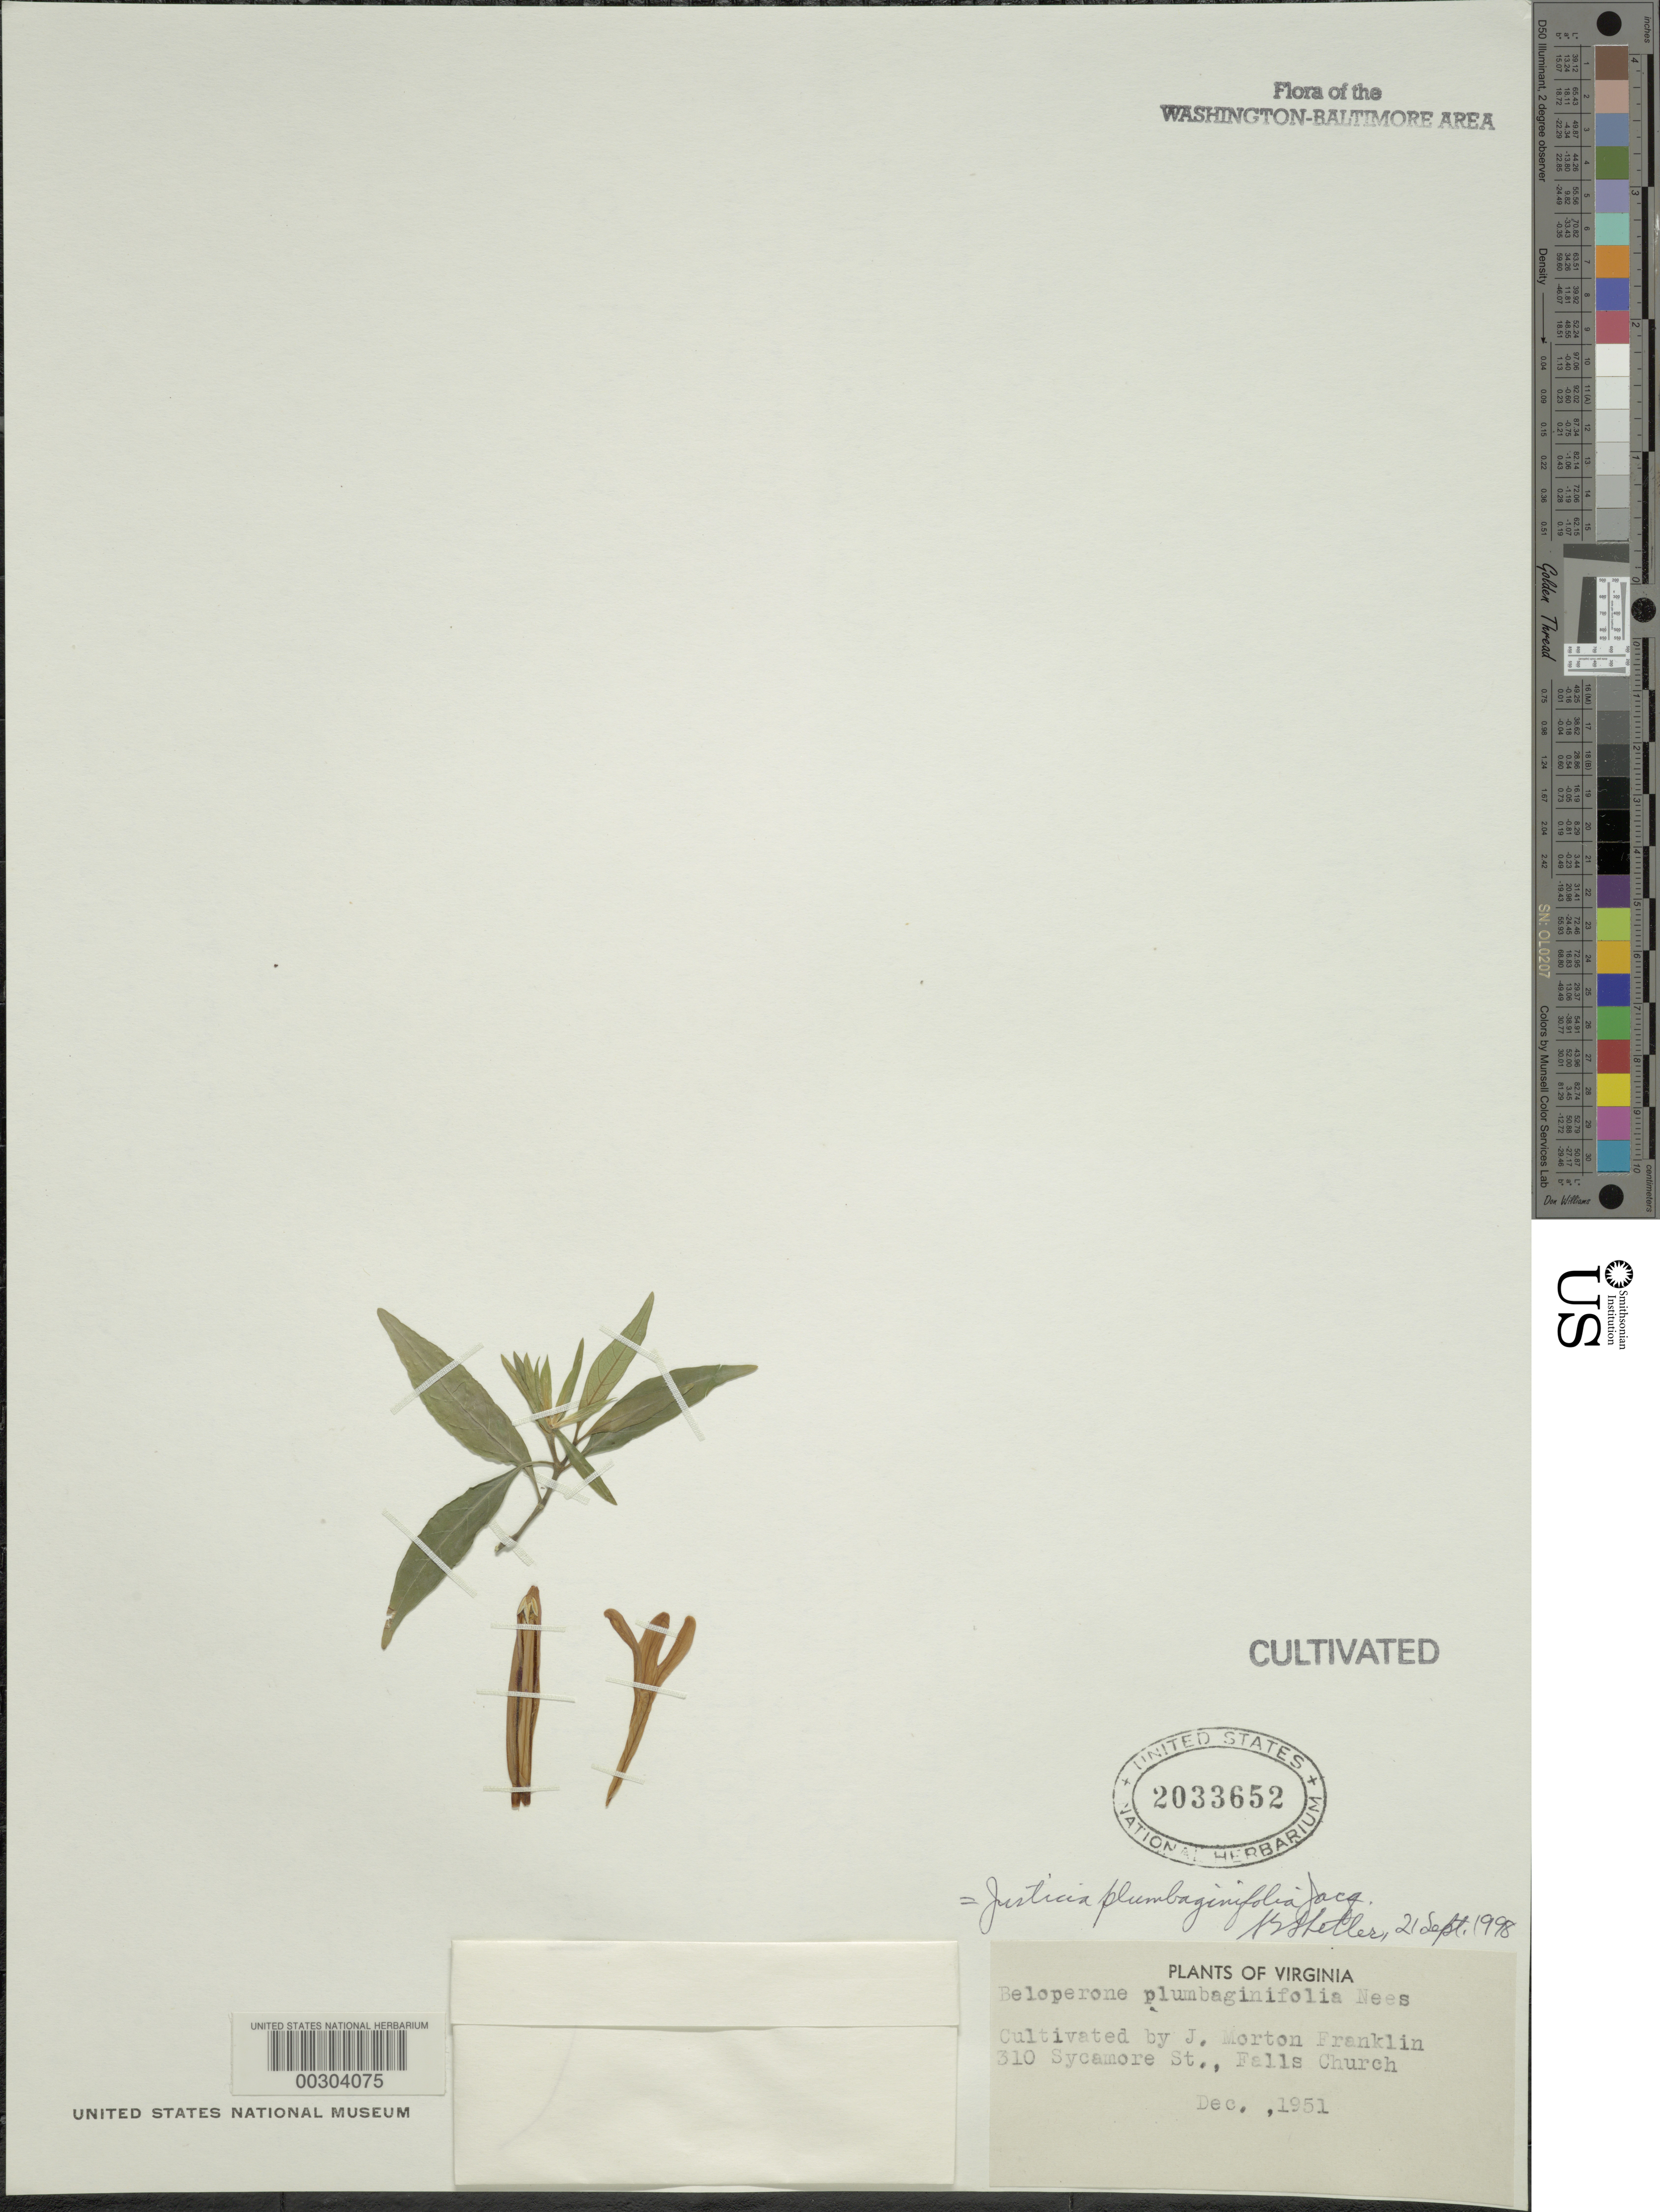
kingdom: Plantae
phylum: Tracheophyta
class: Magnoliopsida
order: Lamiales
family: Acanthaceae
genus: Beloperone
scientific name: Beloperone plumbaginifolia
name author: Nees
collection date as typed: Dec 1951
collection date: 1951-12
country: United States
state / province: Virginia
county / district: City of Falls Church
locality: Falls Church, 310 Sycamore St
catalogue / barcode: US 2033652